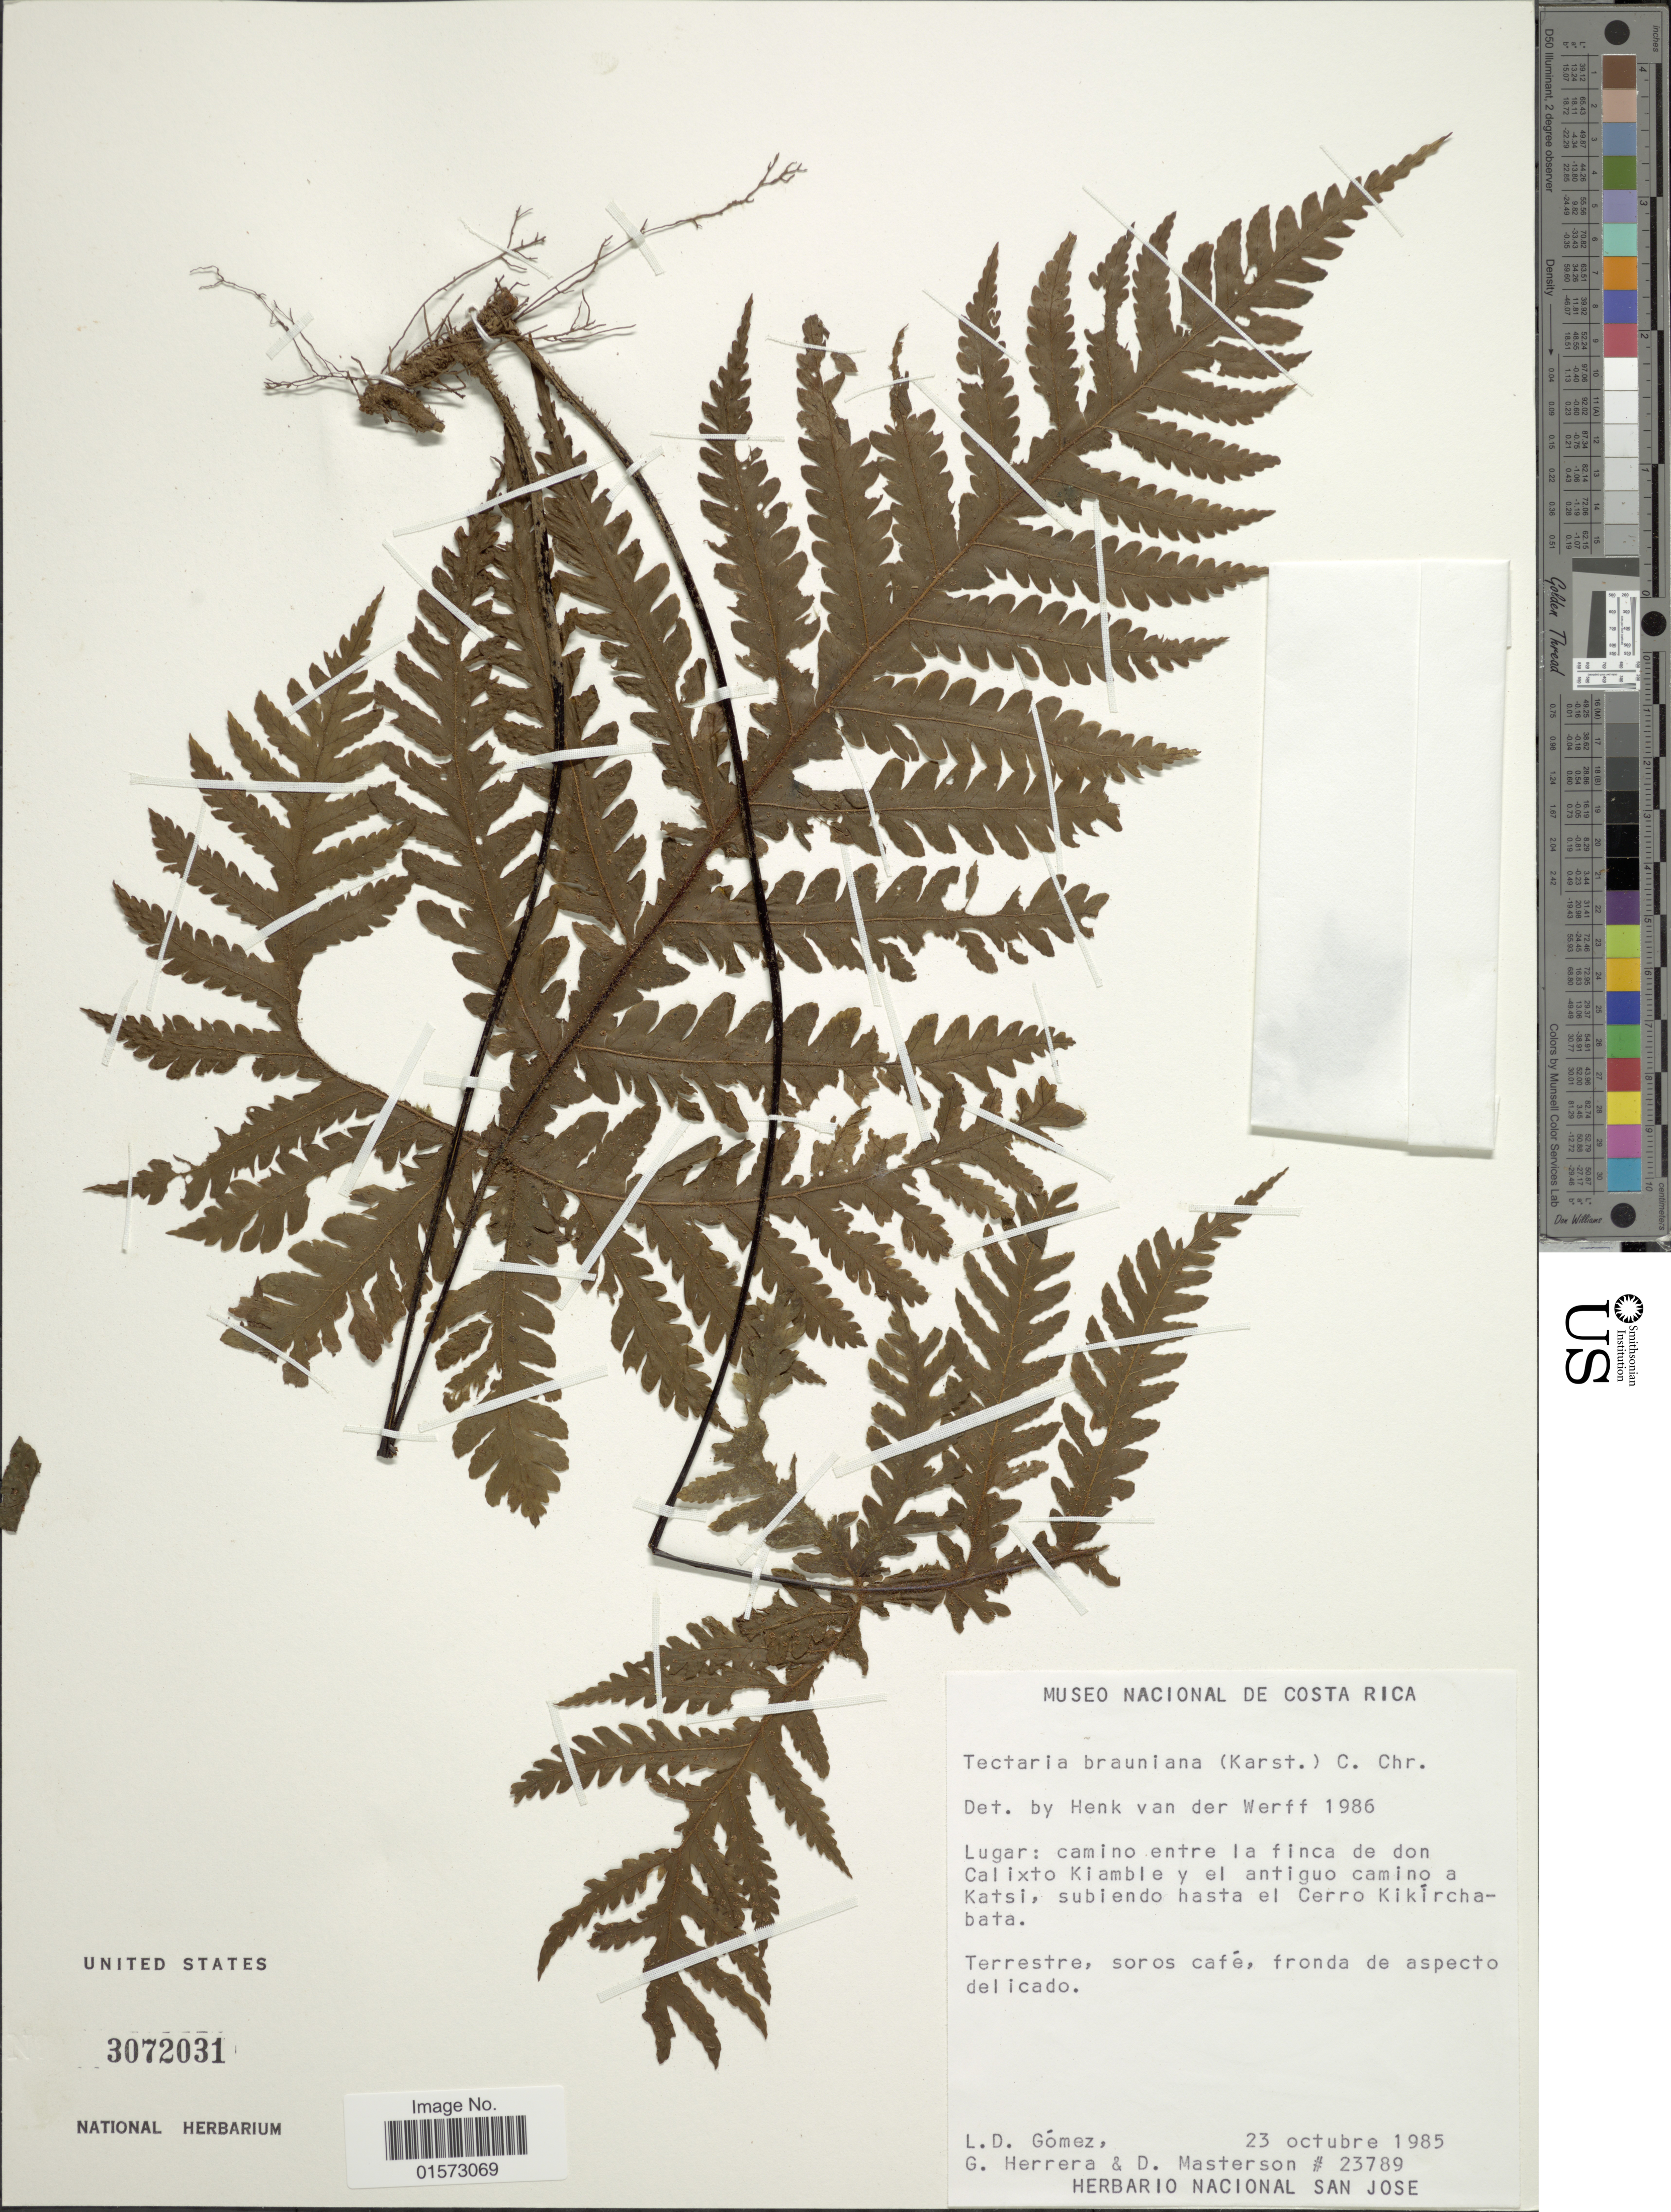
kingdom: Plantae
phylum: Tracheophyta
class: Polypodiopsida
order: Polypodiales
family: Tectariaceae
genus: Tectaria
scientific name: Tectaria brauniana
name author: (H. Karst.) C. Chr.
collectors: L. Gomez, G. Herrera & D. Masterson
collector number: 23789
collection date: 1985-10-23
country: Costa Rica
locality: Lugar: camino entre la finca de don Calixto Kiamble y el antiguo camino a Katsi, subiendo hasta el Cerro Kikirchabata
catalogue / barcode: US 3072031